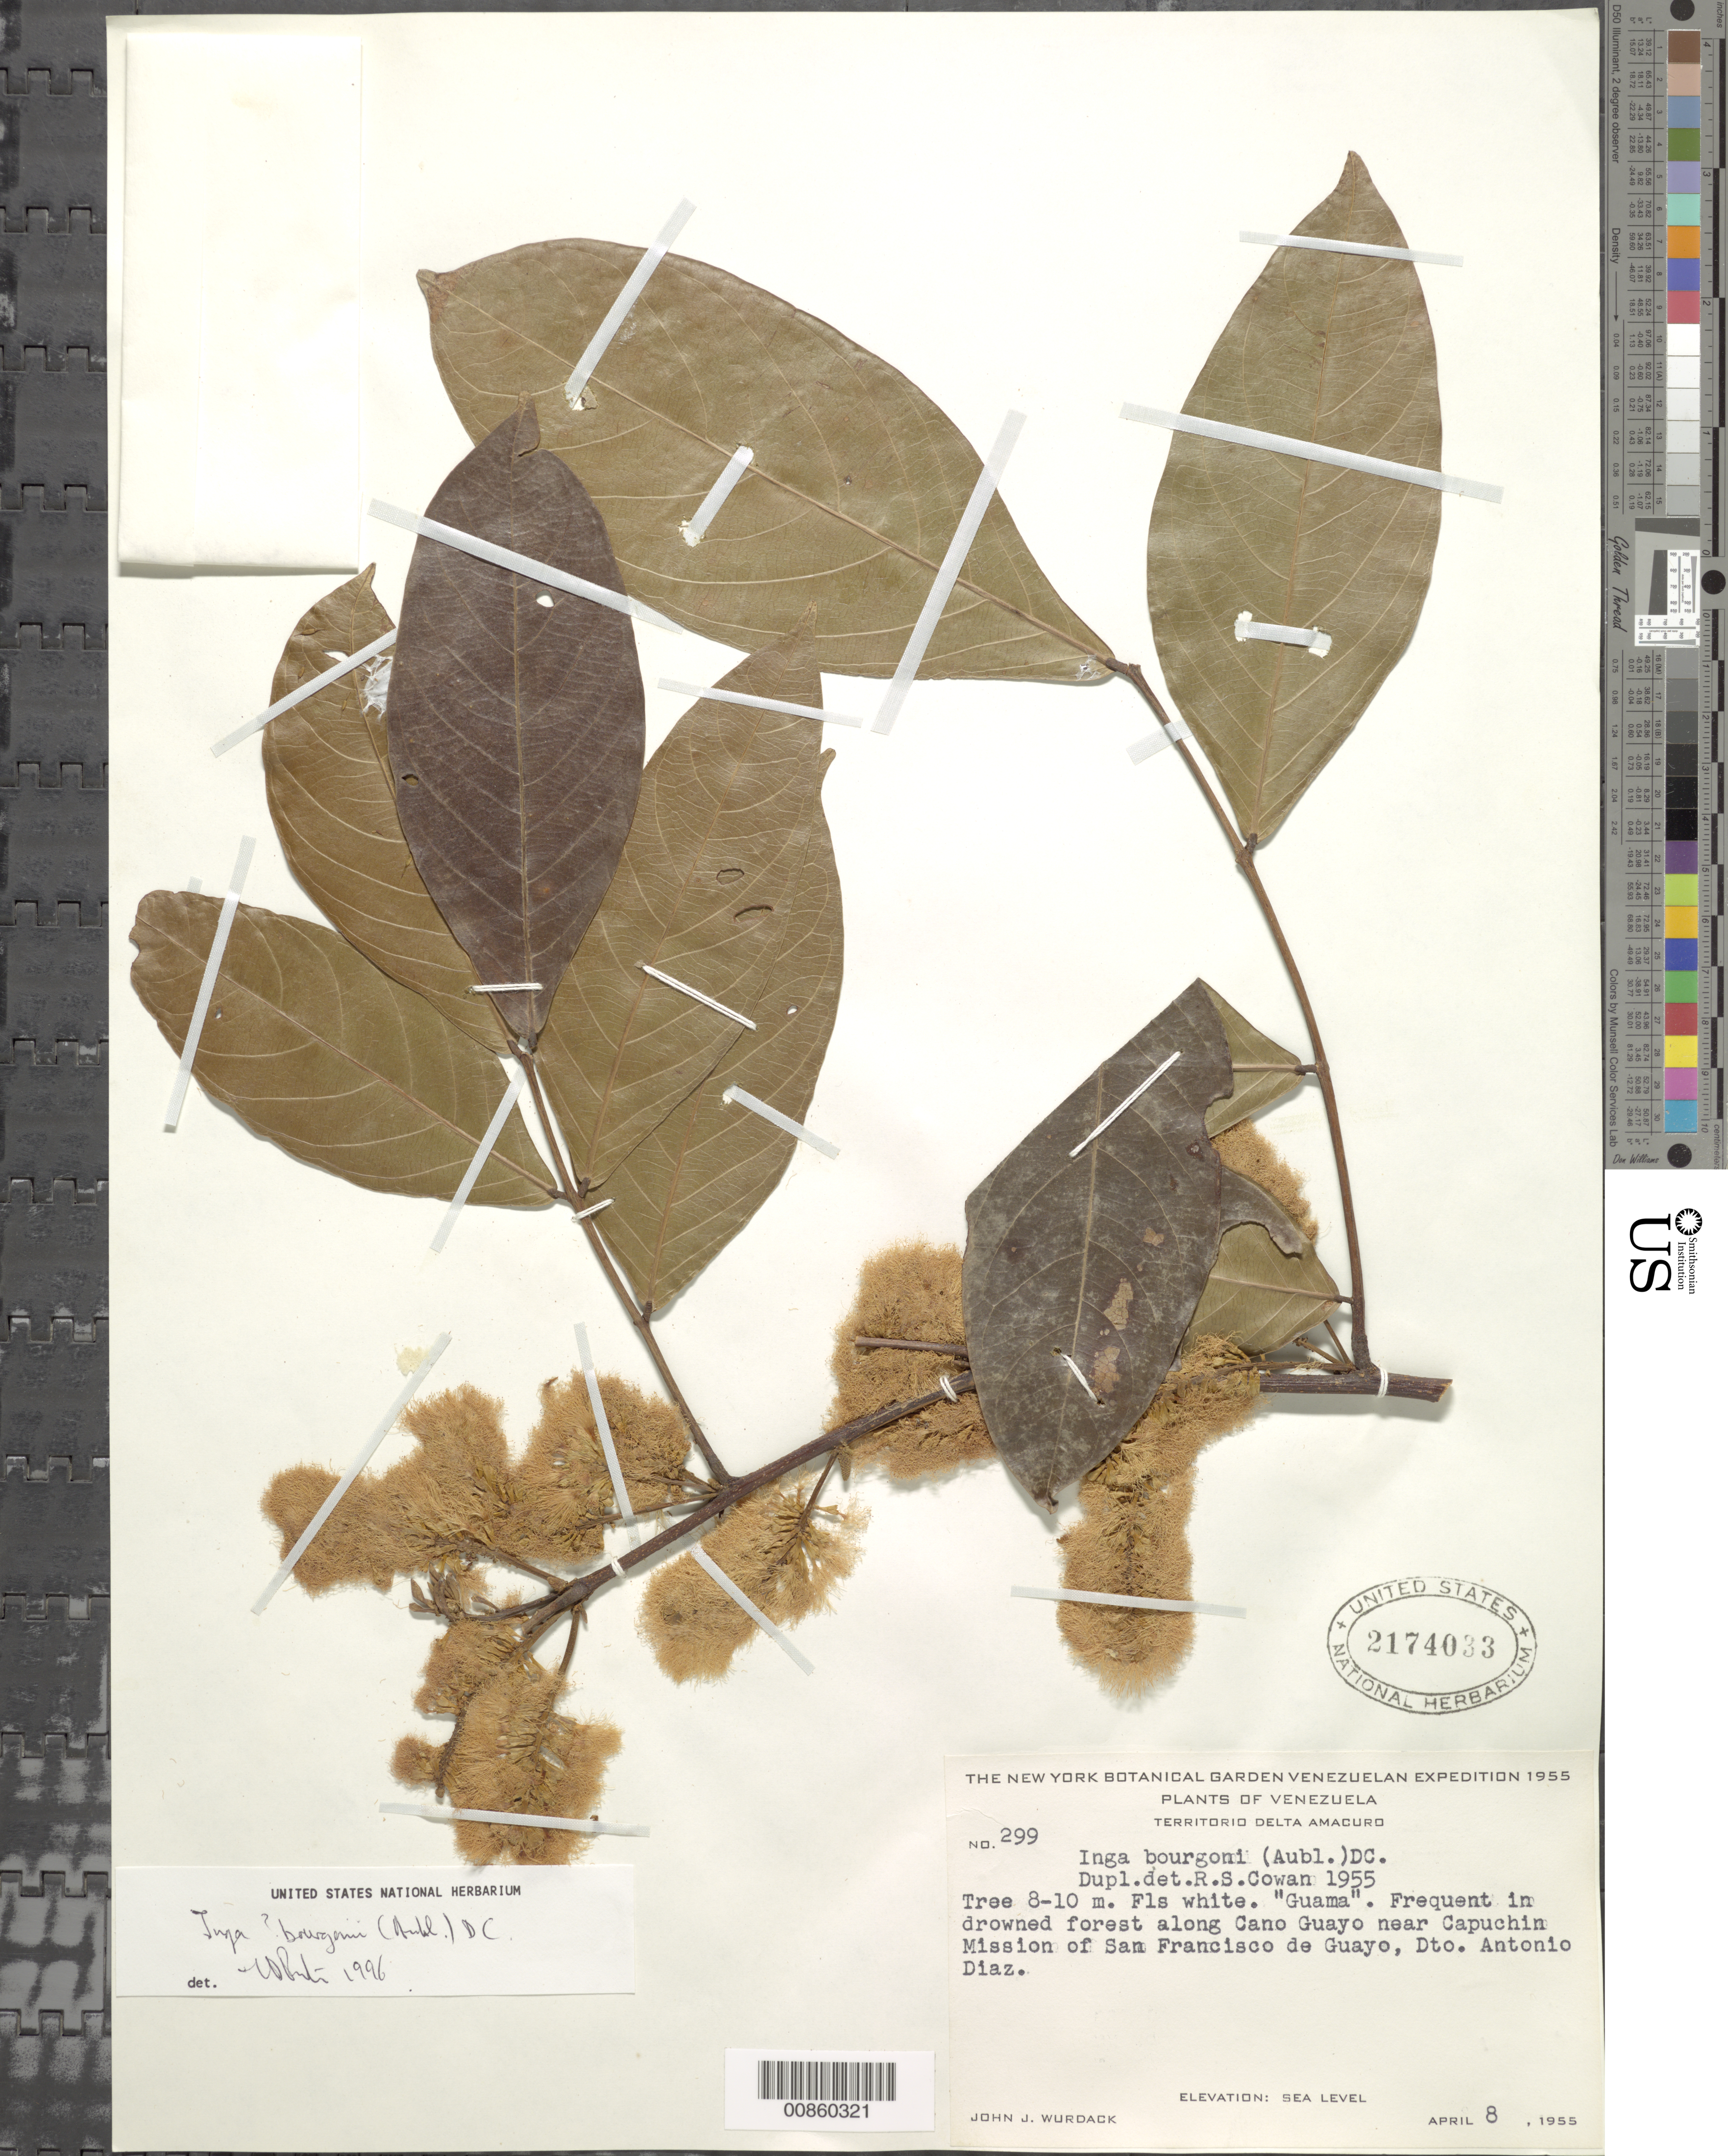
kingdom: Plantae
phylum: Tracheophyta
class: Magnoliopsida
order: Fabales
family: Fabaceae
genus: Inga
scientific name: Inga bourgoni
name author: (Aubl.) DC.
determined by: Pennington, T. D., (K)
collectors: J. J. Wurdack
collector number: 299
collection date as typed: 8-Apr-55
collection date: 1955-04-08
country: Venezuela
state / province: Delta Amacuro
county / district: Antonio Díaz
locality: Caño Guayo, near Capuchin Mission of San Francisco de Guayo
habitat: Drowned forest along caño.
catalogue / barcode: US 2174033